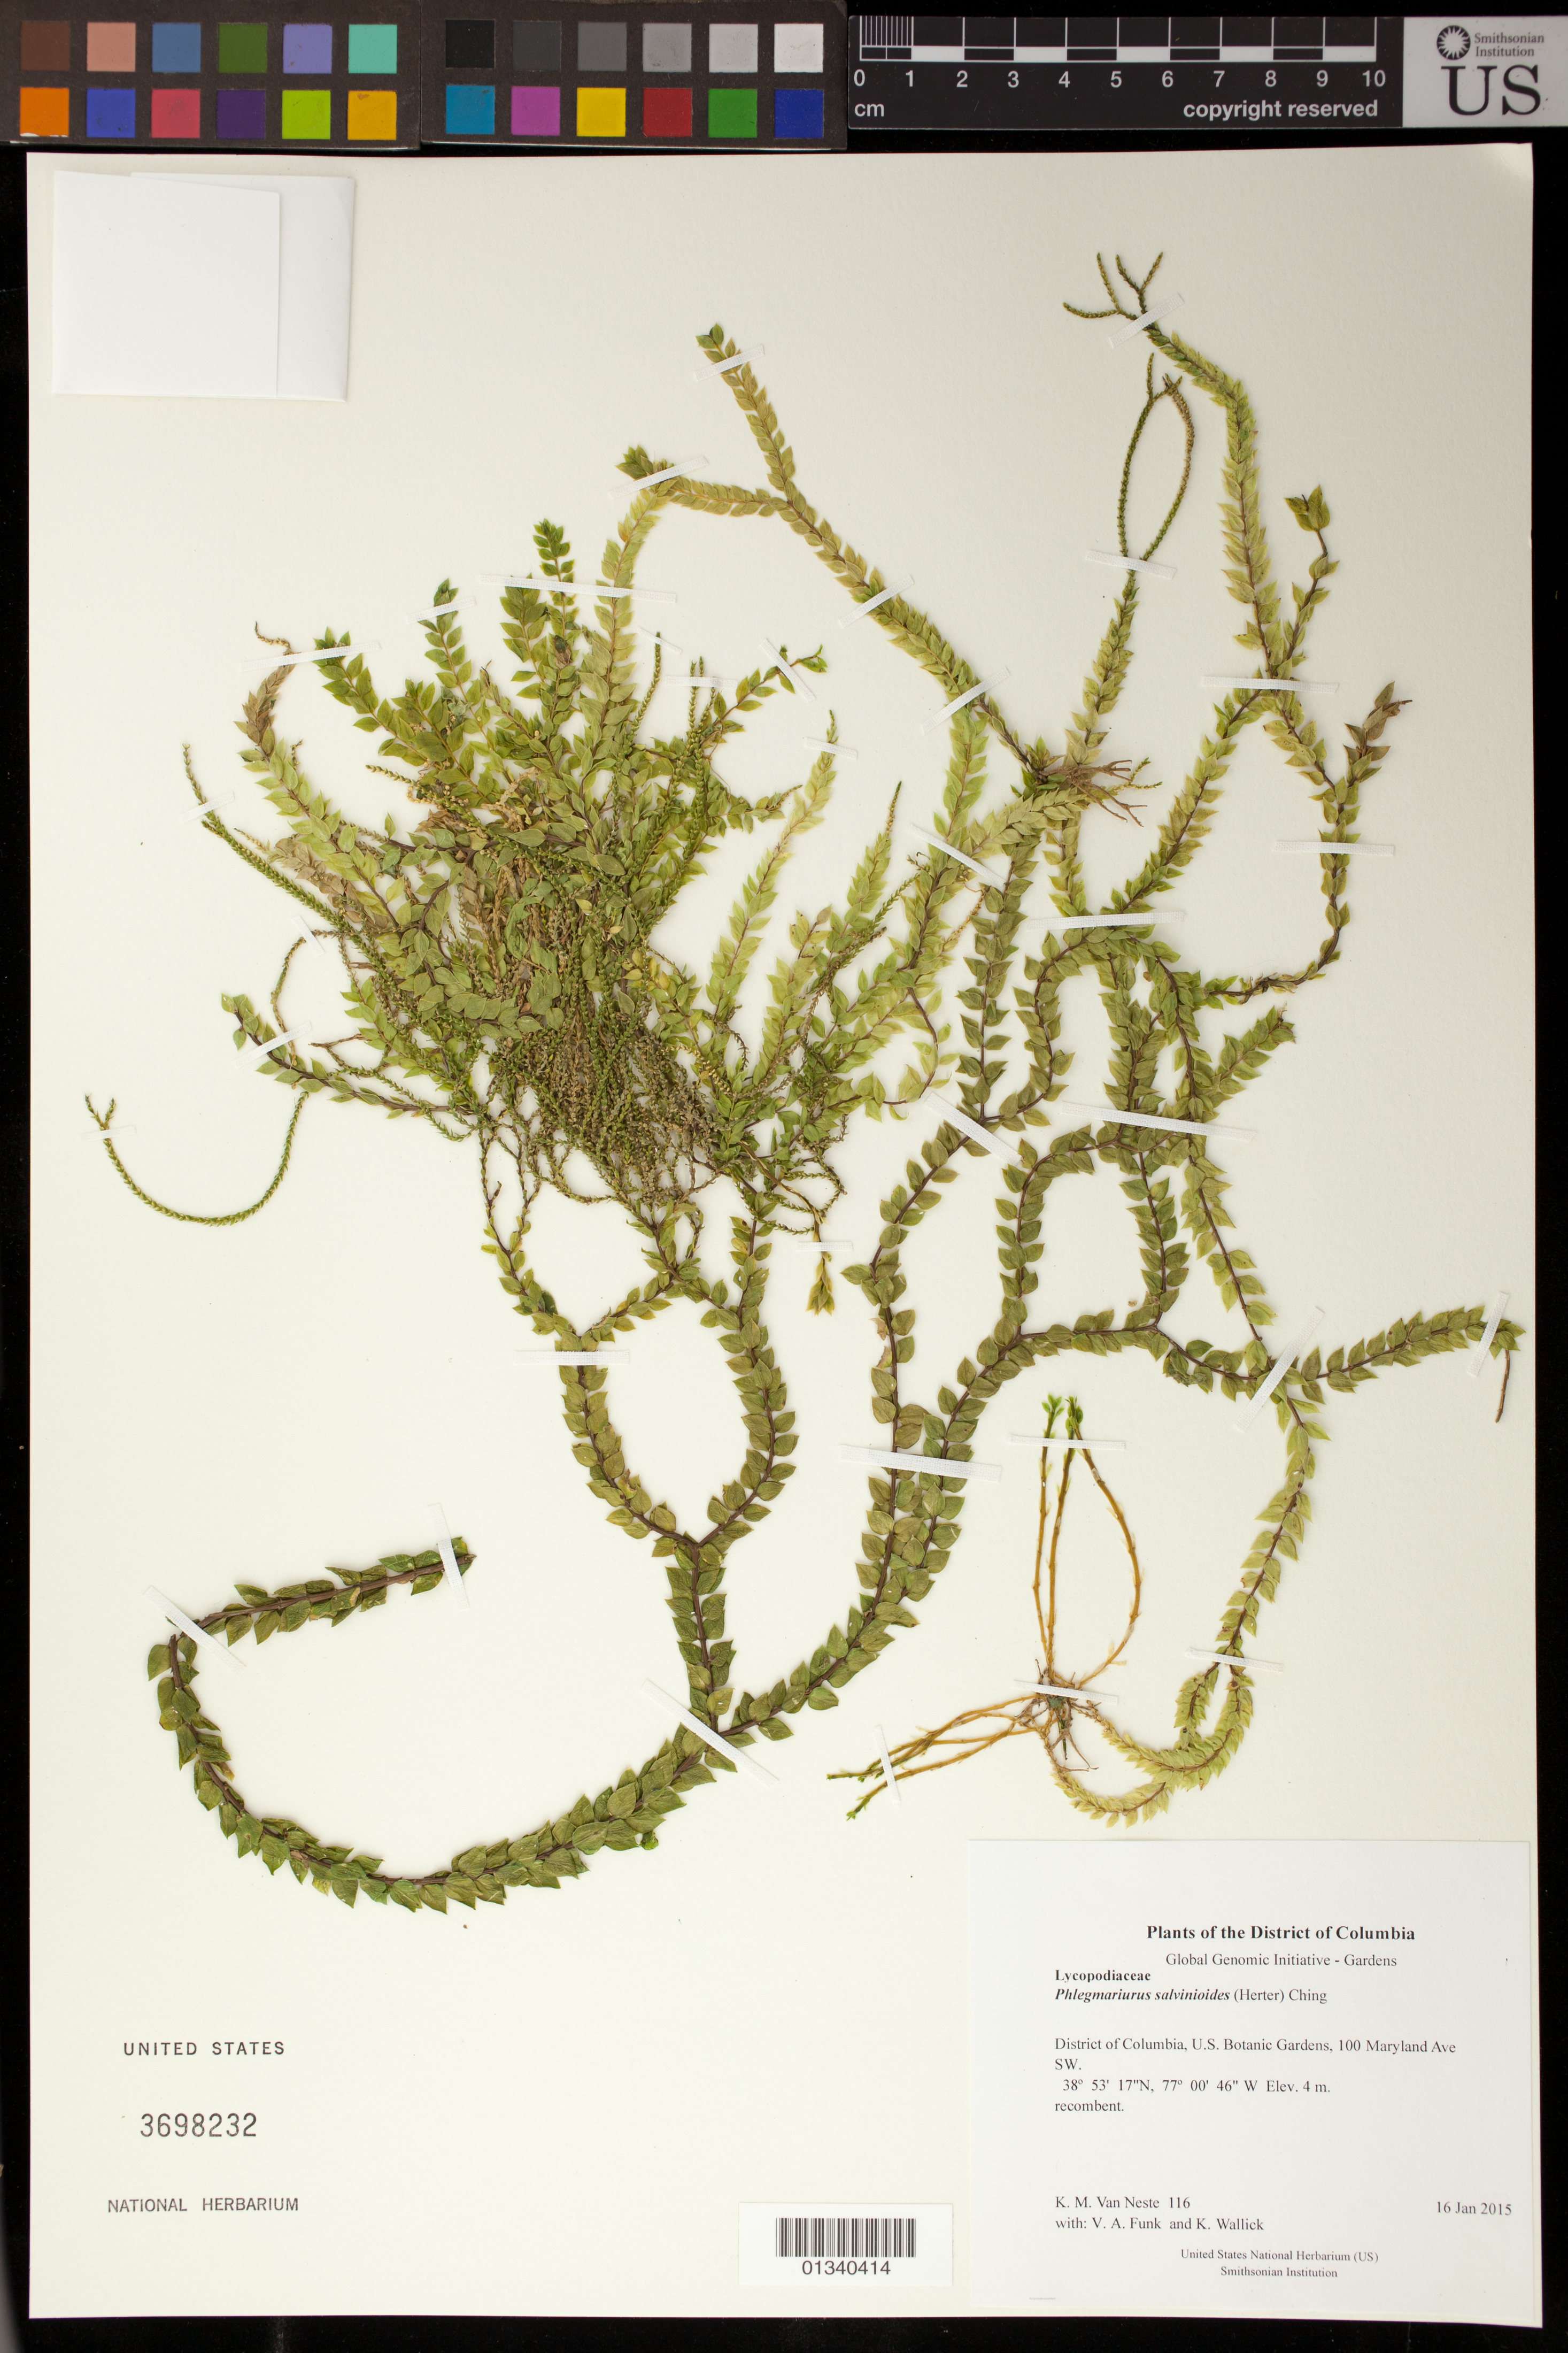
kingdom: Plantae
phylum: Tracheophyta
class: Lycopodiopsida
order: Lycopodiales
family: Lycopodiaceae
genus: Phlegmariurus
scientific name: Phlegmariurus salvinioides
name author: (Herter) Ching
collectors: K. M. Van Neste, V. Funk & K. Wallick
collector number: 116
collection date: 2015-01-16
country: United States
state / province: District of Columbia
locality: U.S. Botanic Gardens, 100 Maryland Ave SW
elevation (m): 4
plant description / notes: Notes from Kyle Wallick (USBG): Phlegmariurus salvinioides 09-0098 )rec'd as Huperzia salvinioides. Charles Alford, in FL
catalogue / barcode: US 3698232